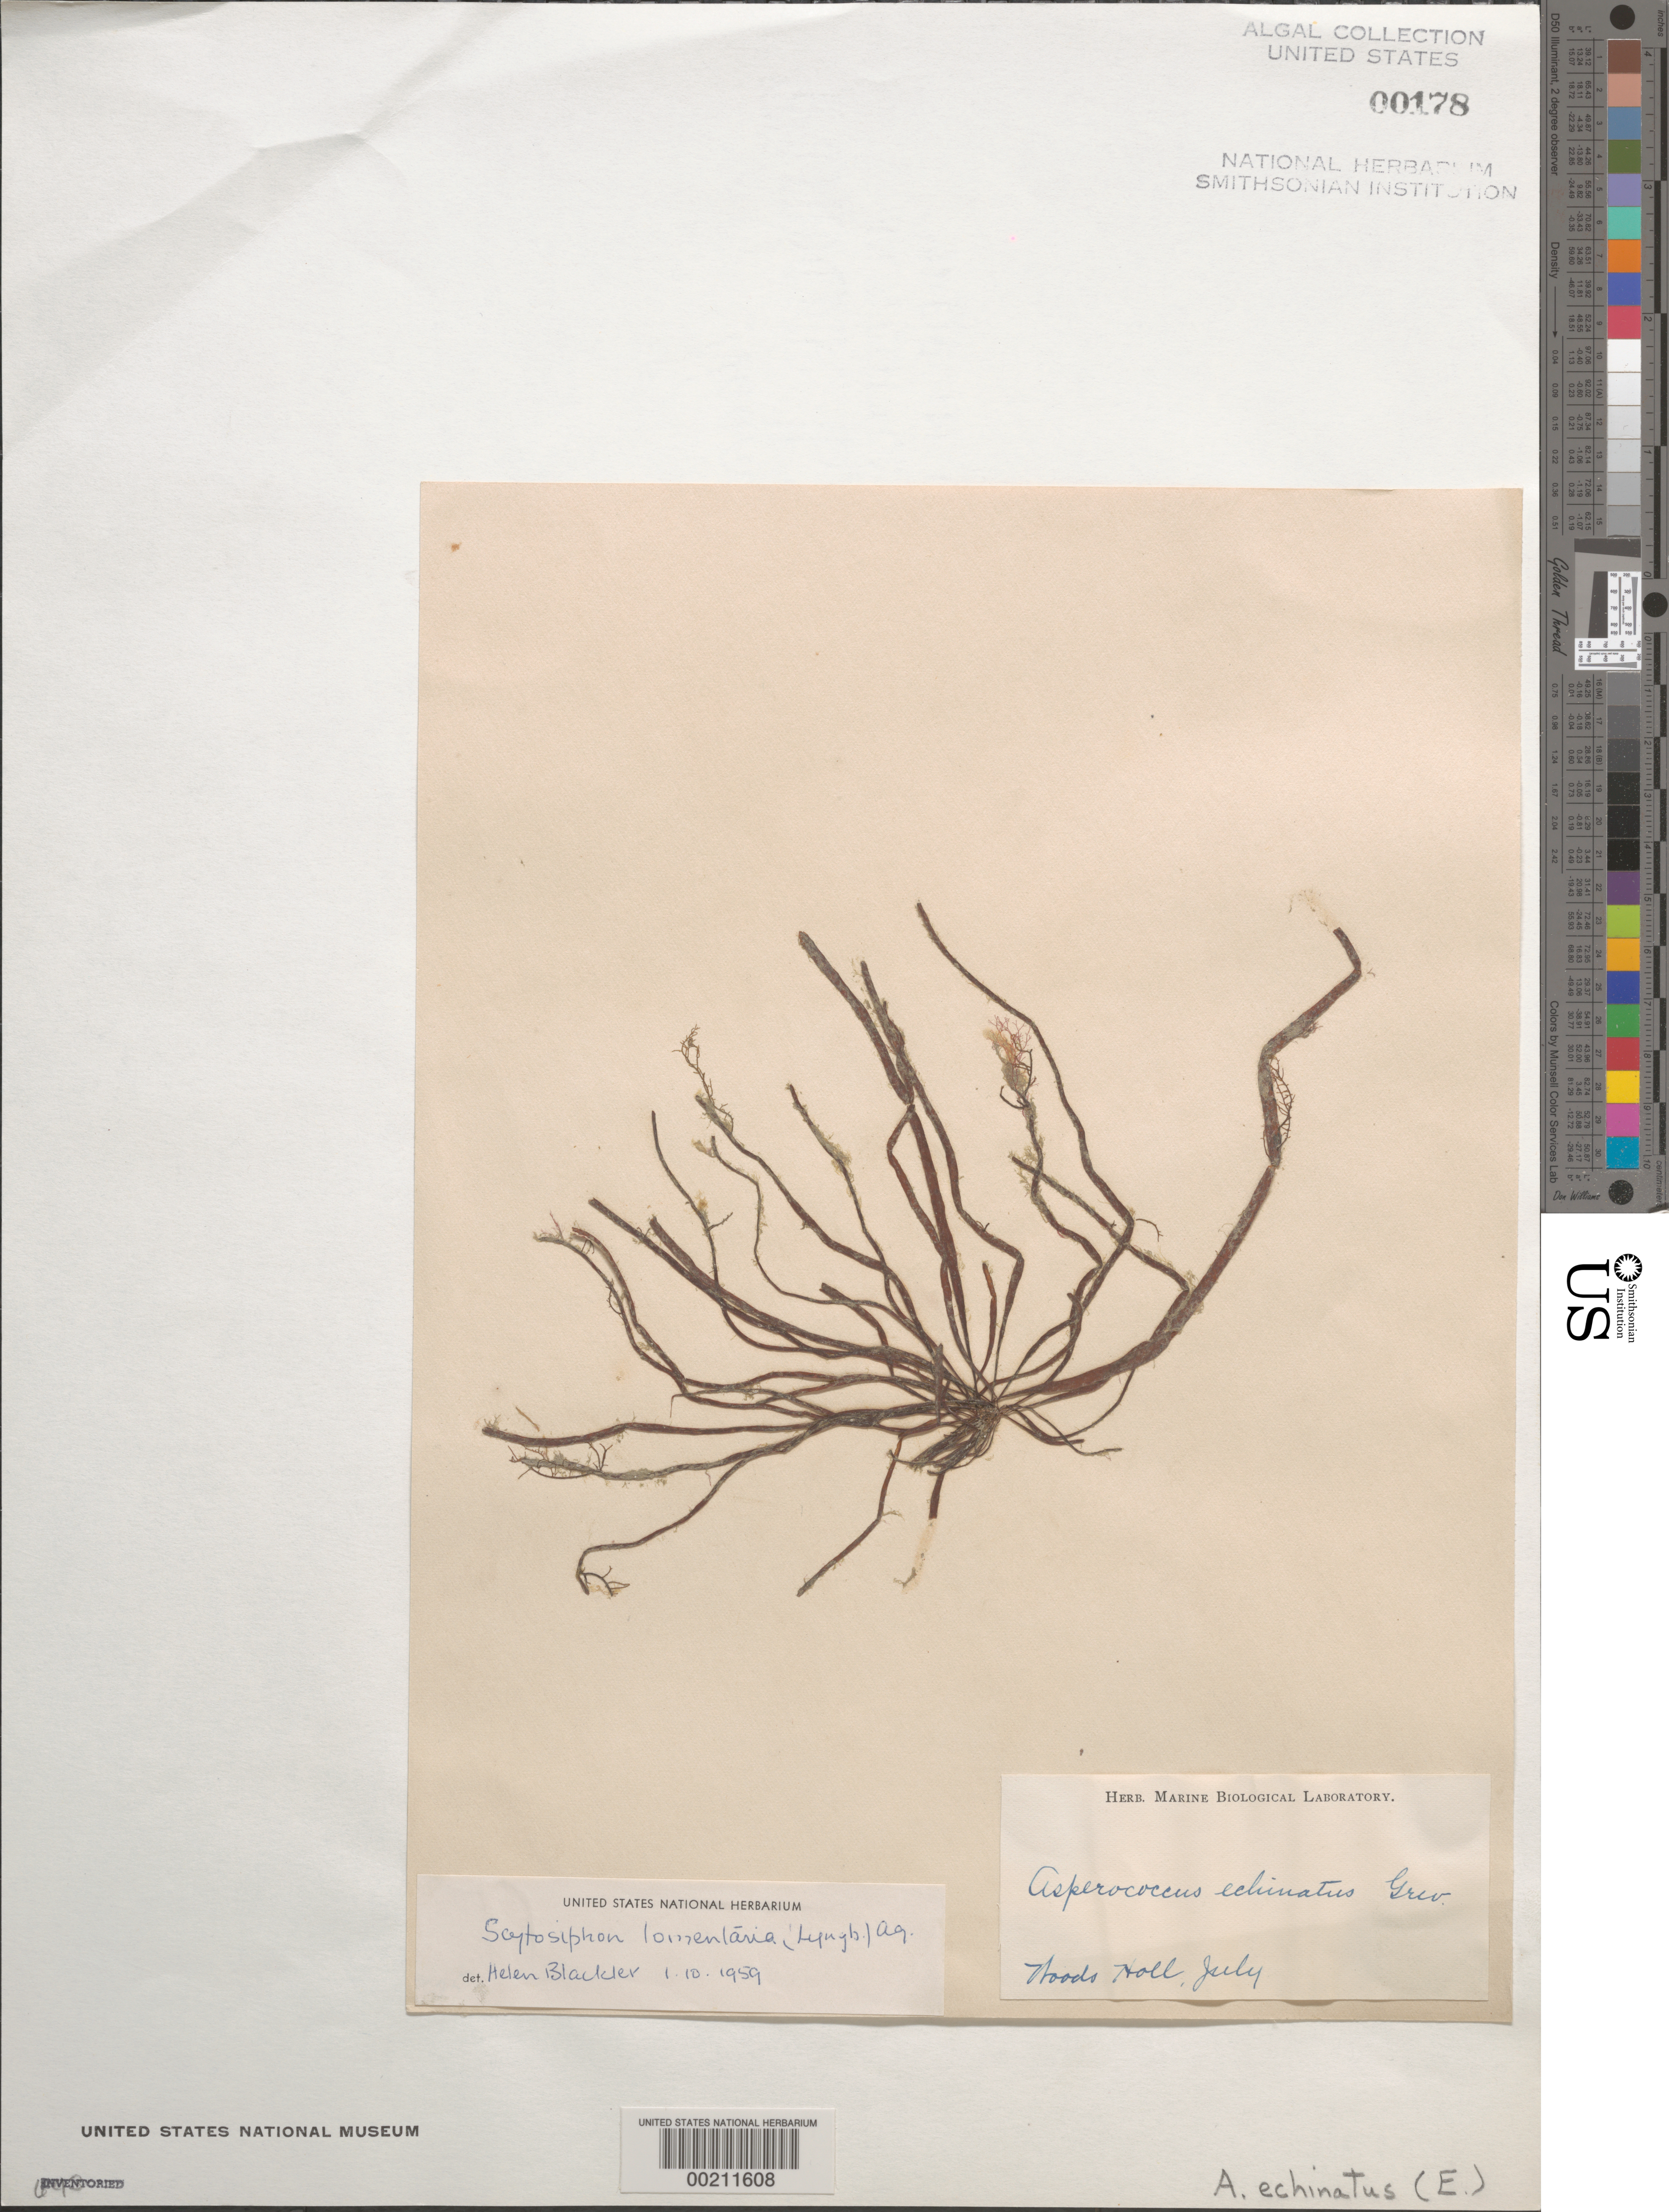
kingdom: Chromista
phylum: Ochrophyta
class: Phaeophyceae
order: Scytosiphonales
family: Scytosiphonaceae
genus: Scytosiphon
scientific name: Scytosiphon lomentaria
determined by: Blackler, H.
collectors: Marine Biological Lab (Herb.)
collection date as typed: Jul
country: United States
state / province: Massachusetts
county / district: Barnstable County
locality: Woods Hole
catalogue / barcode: US 178